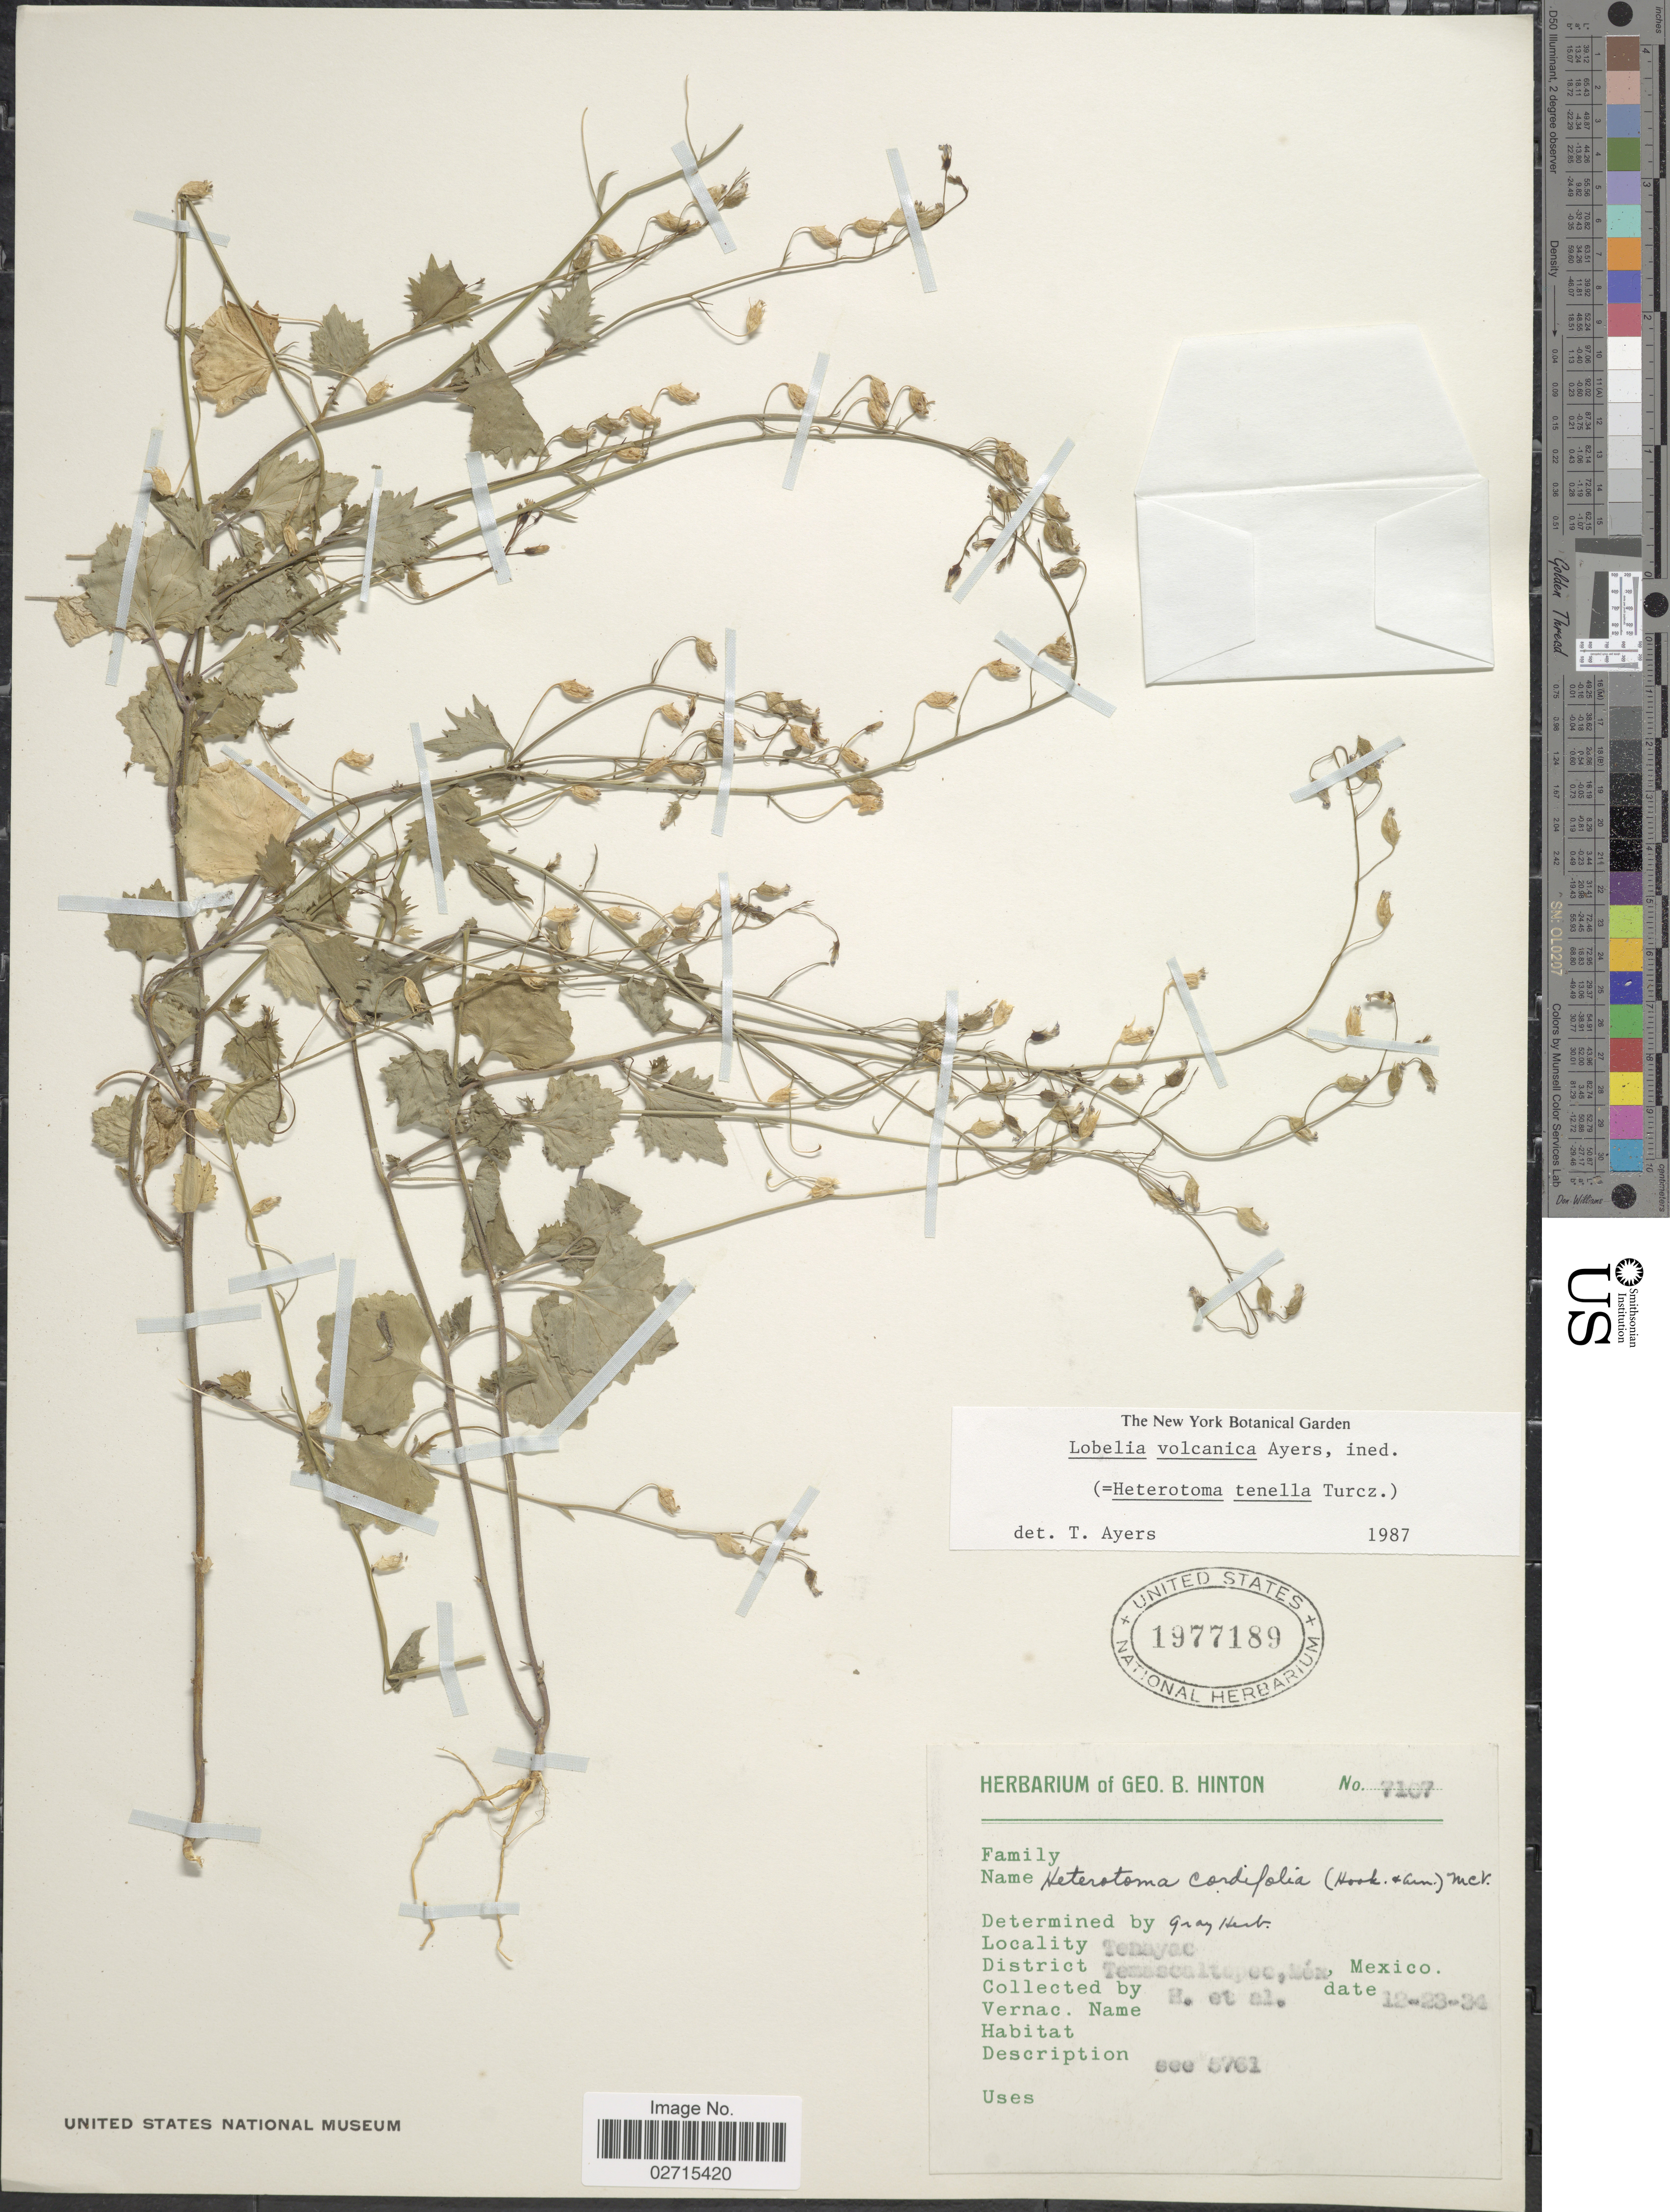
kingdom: Plantae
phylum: Tracheophyta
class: Magnoliopsida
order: Asterales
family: Campanulaceae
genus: Lobelia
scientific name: Lobelia volcanica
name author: T.J. Ayers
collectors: G. B. Hinton & et al.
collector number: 7107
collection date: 1934-12-23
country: Mexico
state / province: México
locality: Tenayac, District Temascaltepec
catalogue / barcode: US 1977189